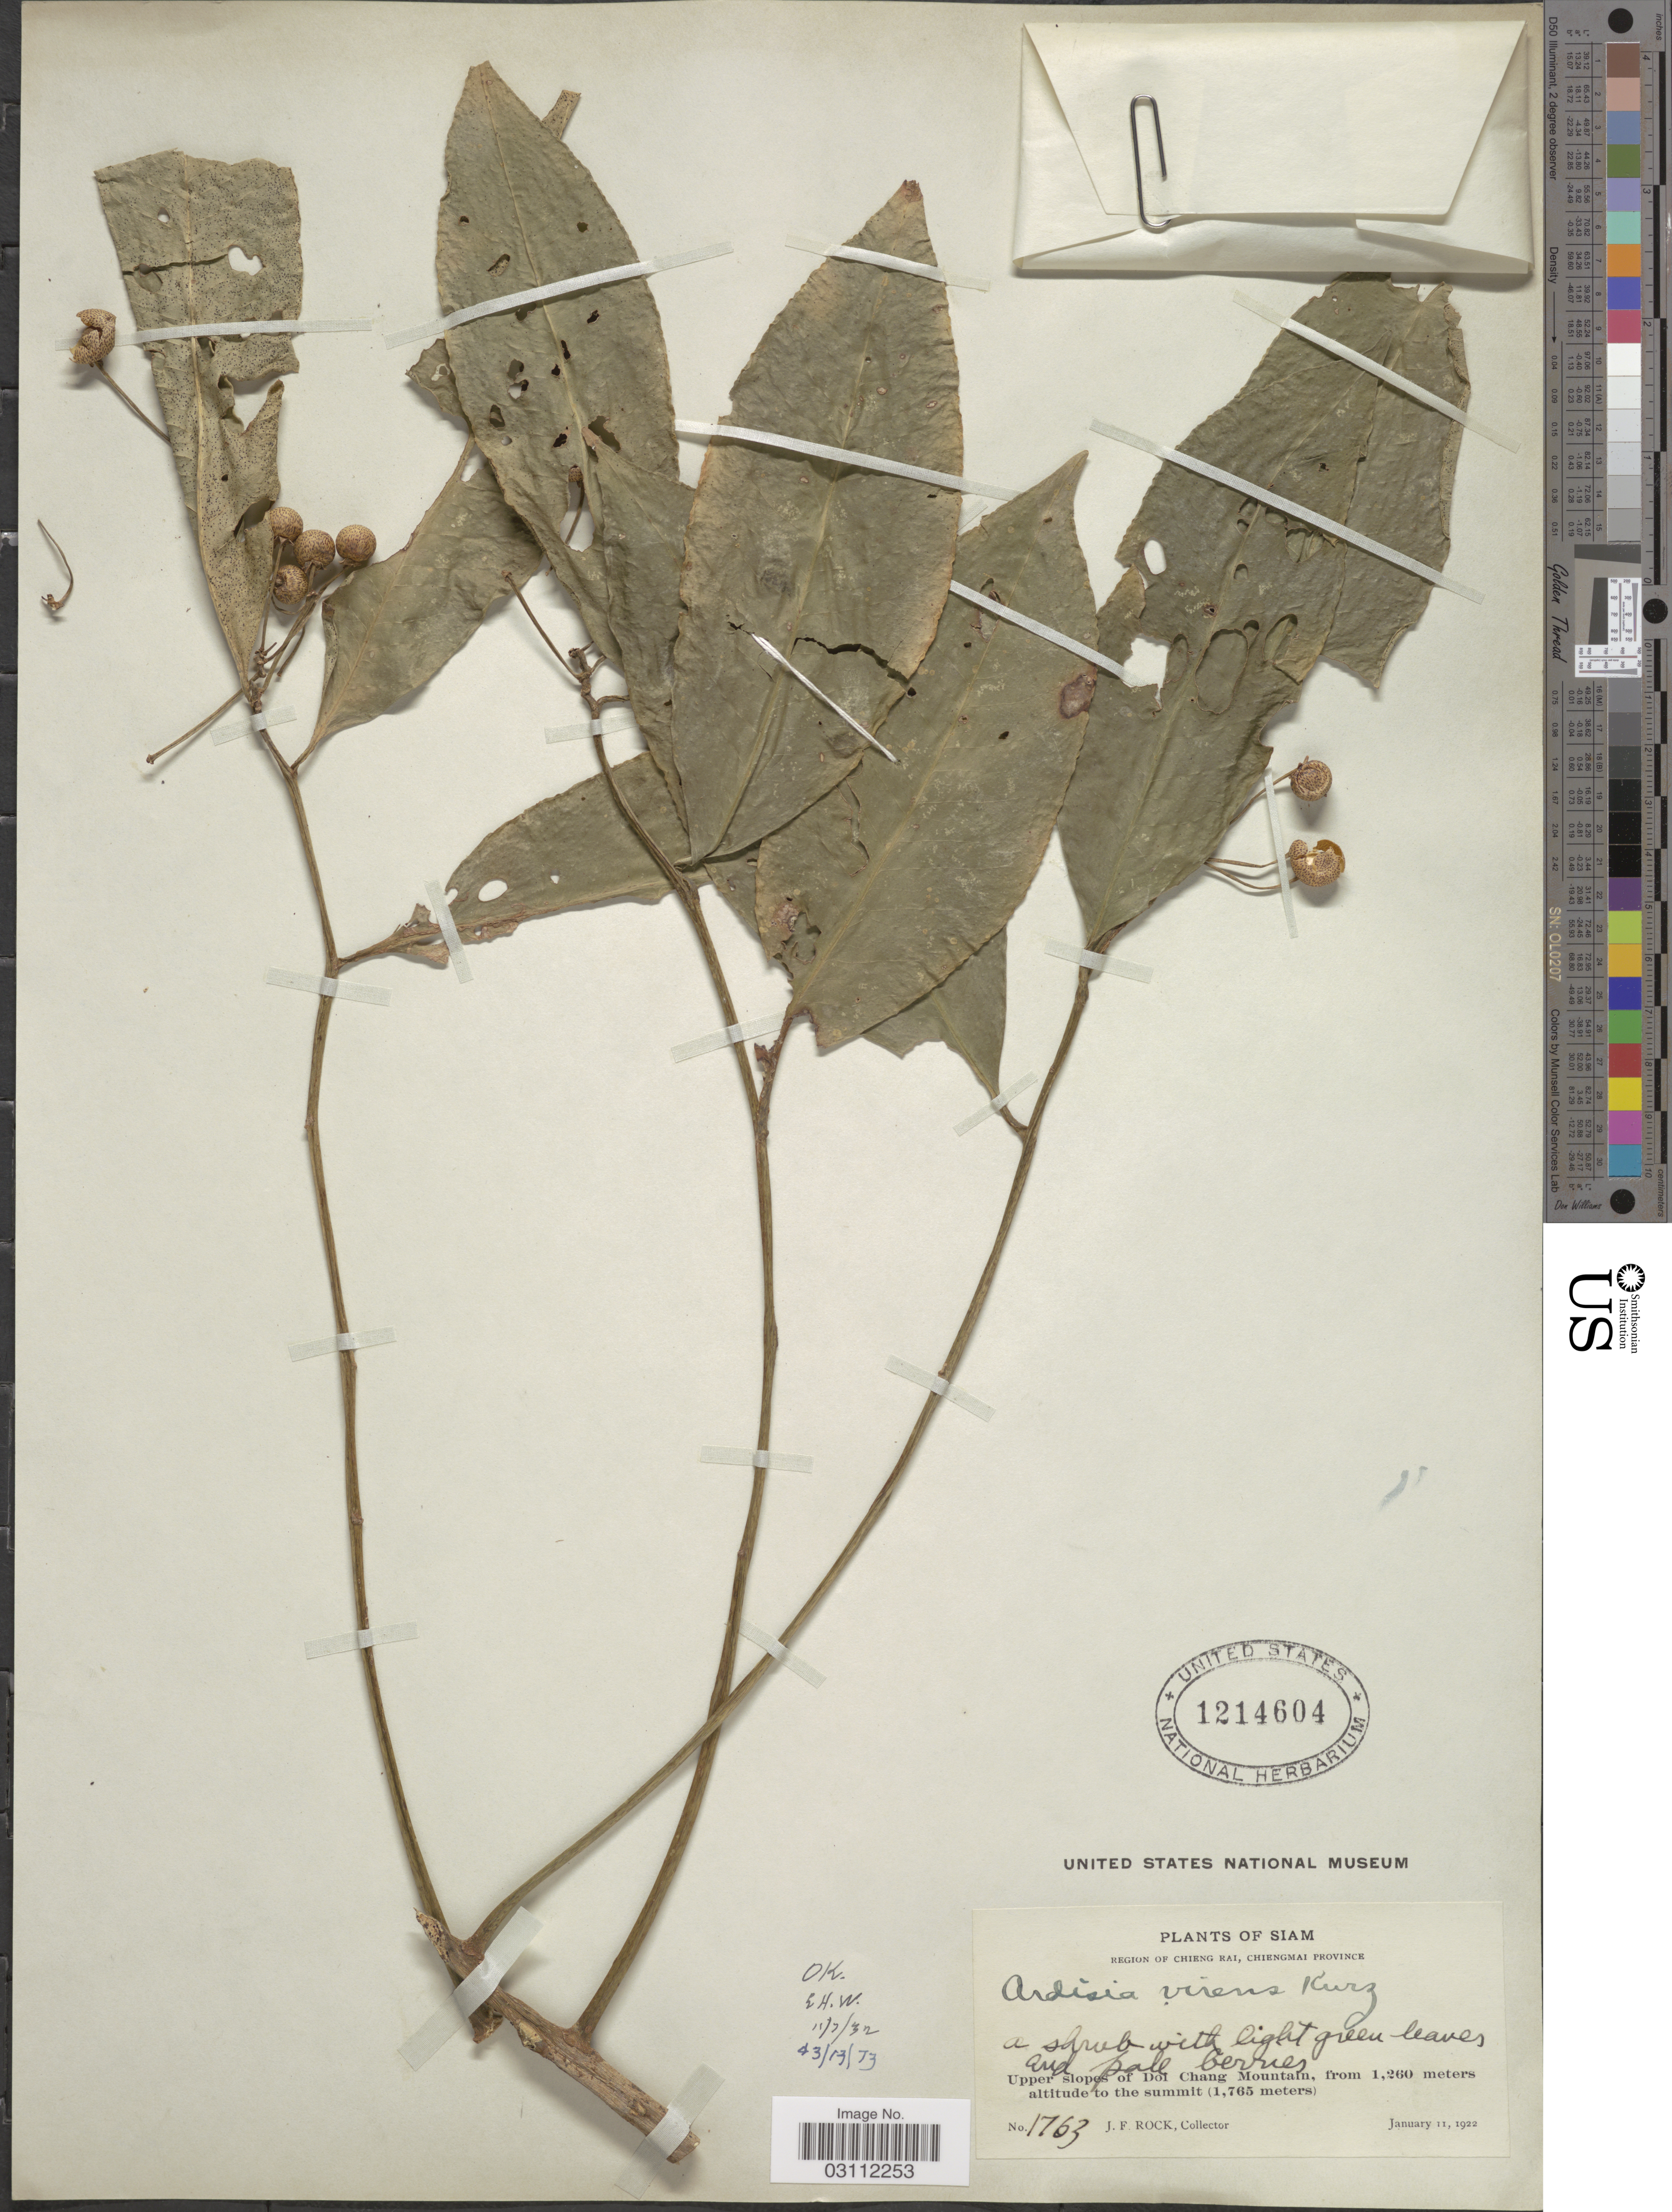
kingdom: Plantae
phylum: Tracheophyta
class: Magnoliopsida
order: Ericales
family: Primulaceae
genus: Ardisia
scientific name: Ardisia virens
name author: Kurz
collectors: J. Rock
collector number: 1763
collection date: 1922-01-11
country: Thailand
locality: Siam. Region of Chieng Rai, Chiengmai Province. Upper slopes of Doi Chang Mountain.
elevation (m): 1765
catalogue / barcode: US 1214604